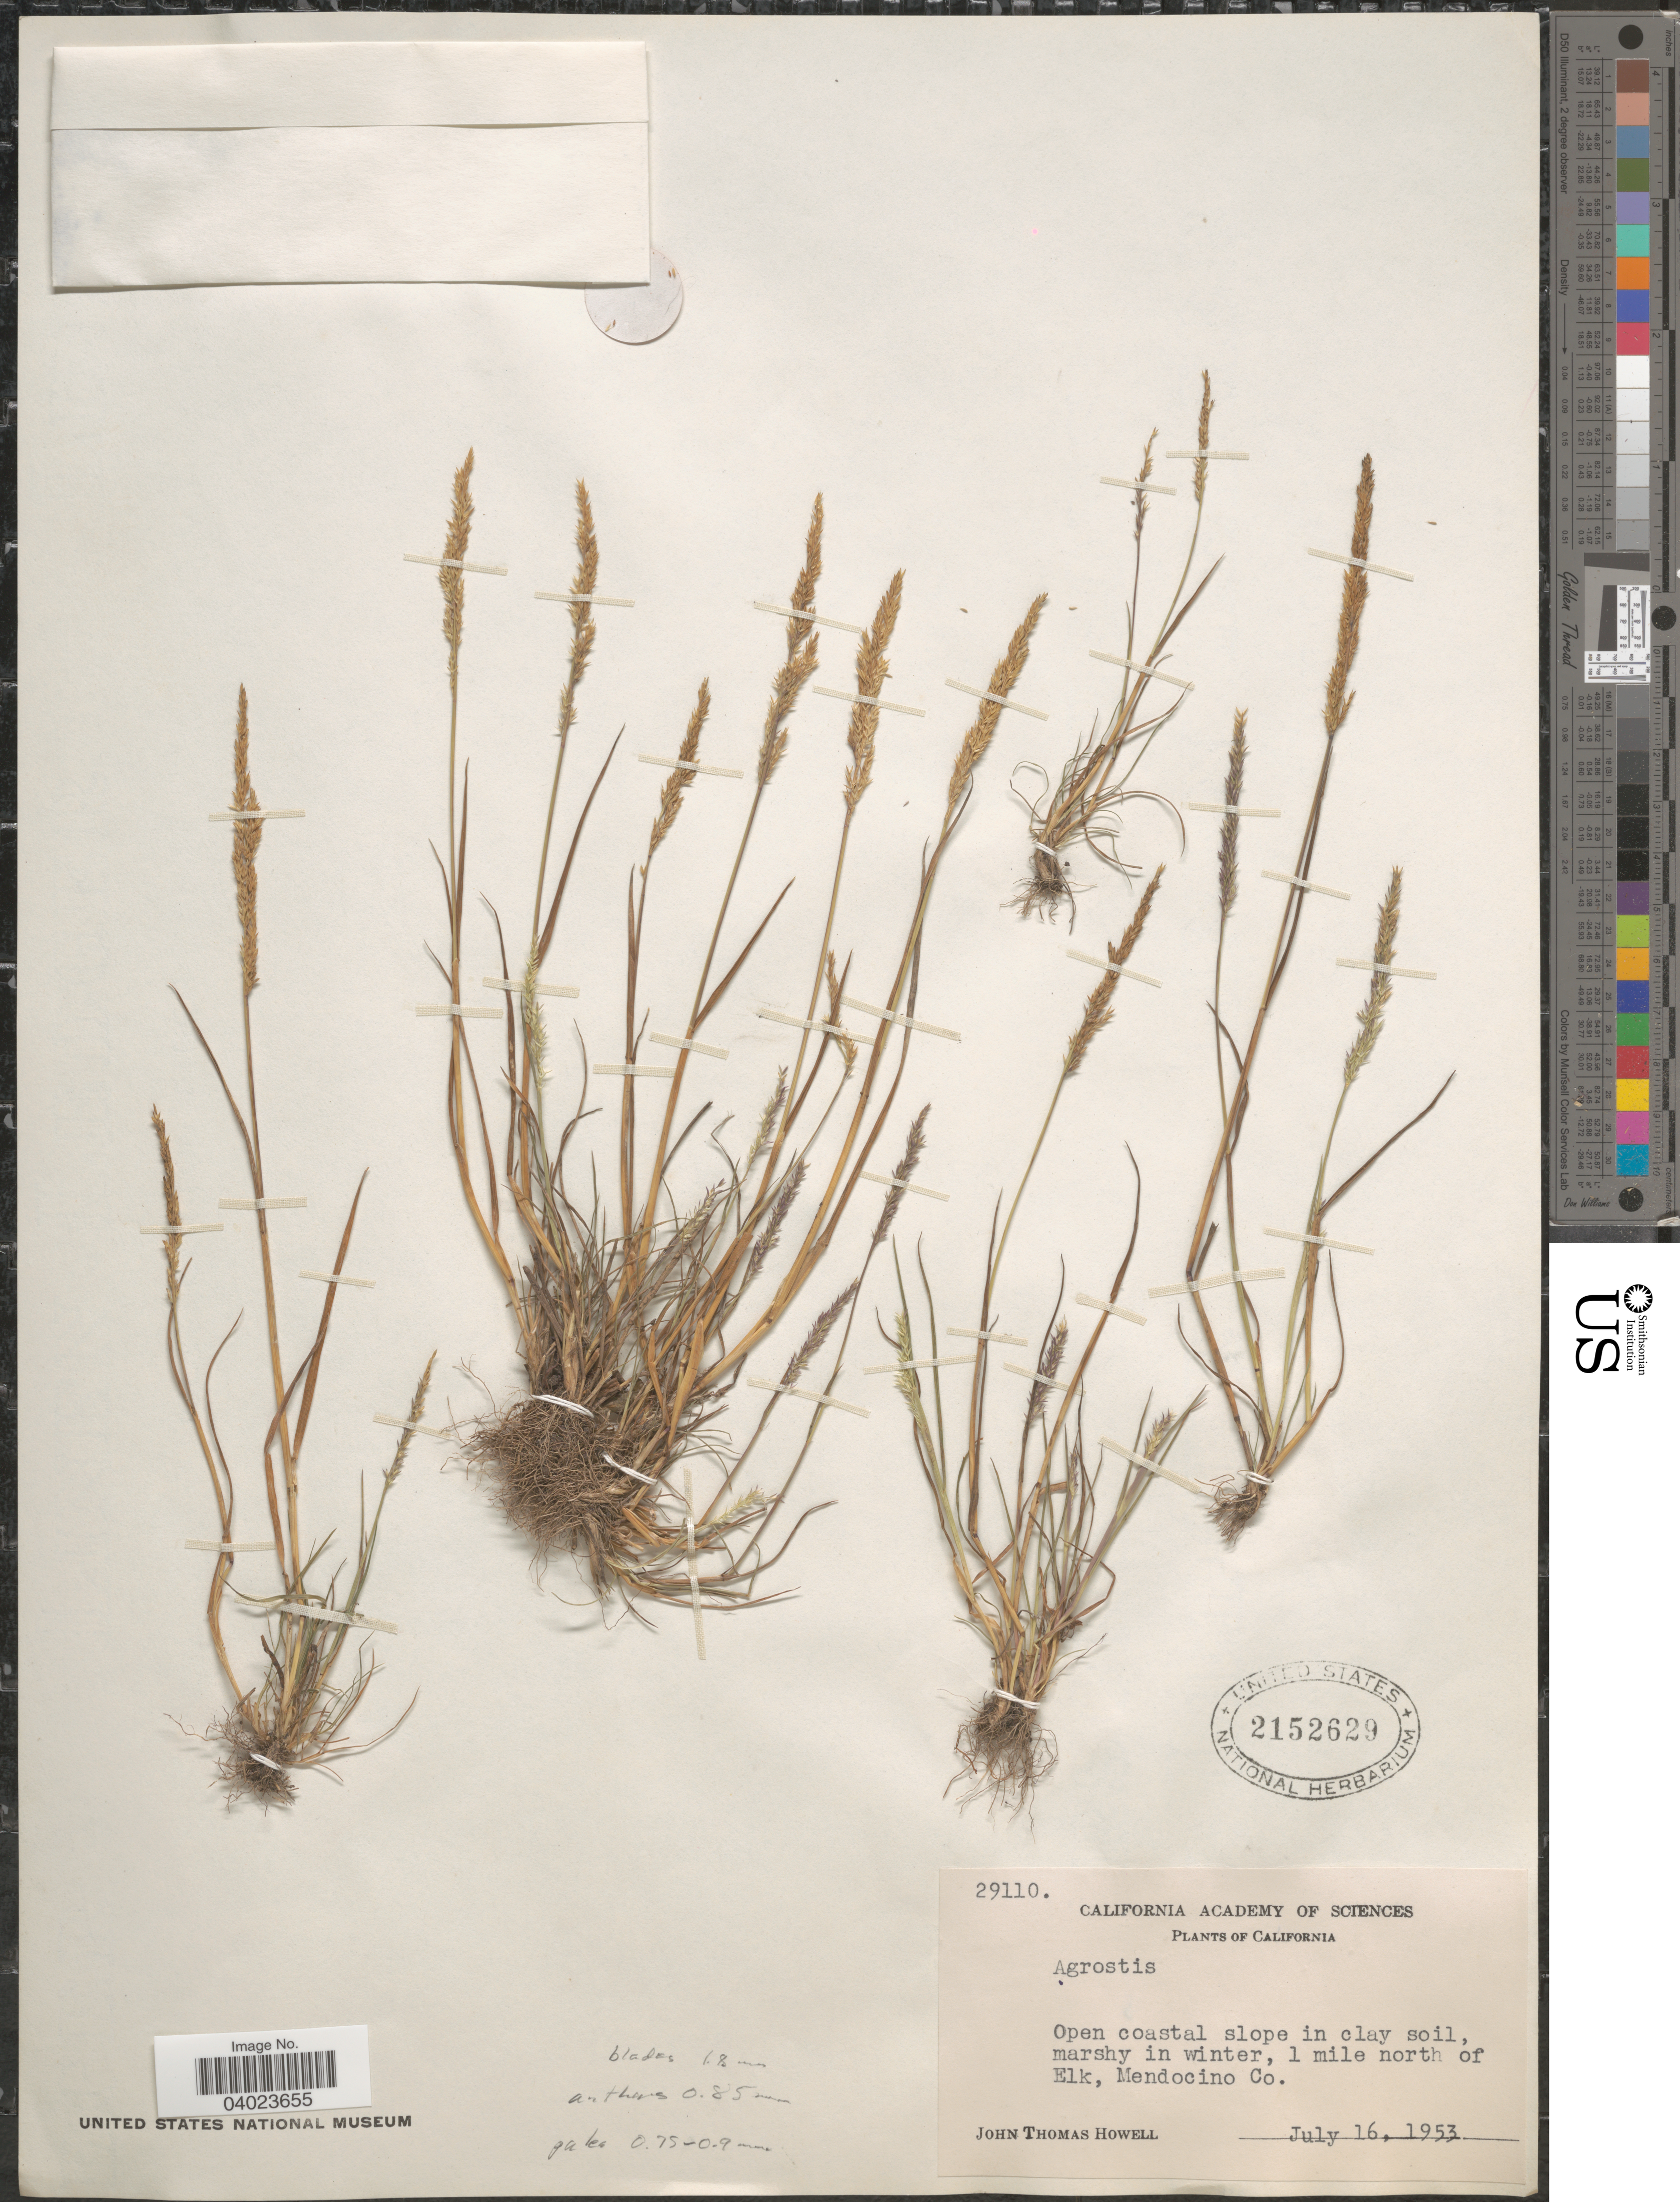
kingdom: Plantae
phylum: Tracheophyta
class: Liliopsida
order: Poales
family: Poaceae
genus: Agrostis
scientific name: Agrostis sp.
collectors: J. T. Howell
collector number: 29110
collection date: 1953-07-16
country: United States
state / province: California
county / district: Mendocino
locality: Open coastal slope in clay soil, marshy in winter, 1 mile north of Elk, Mendocino Co.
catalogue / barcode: US 2152629